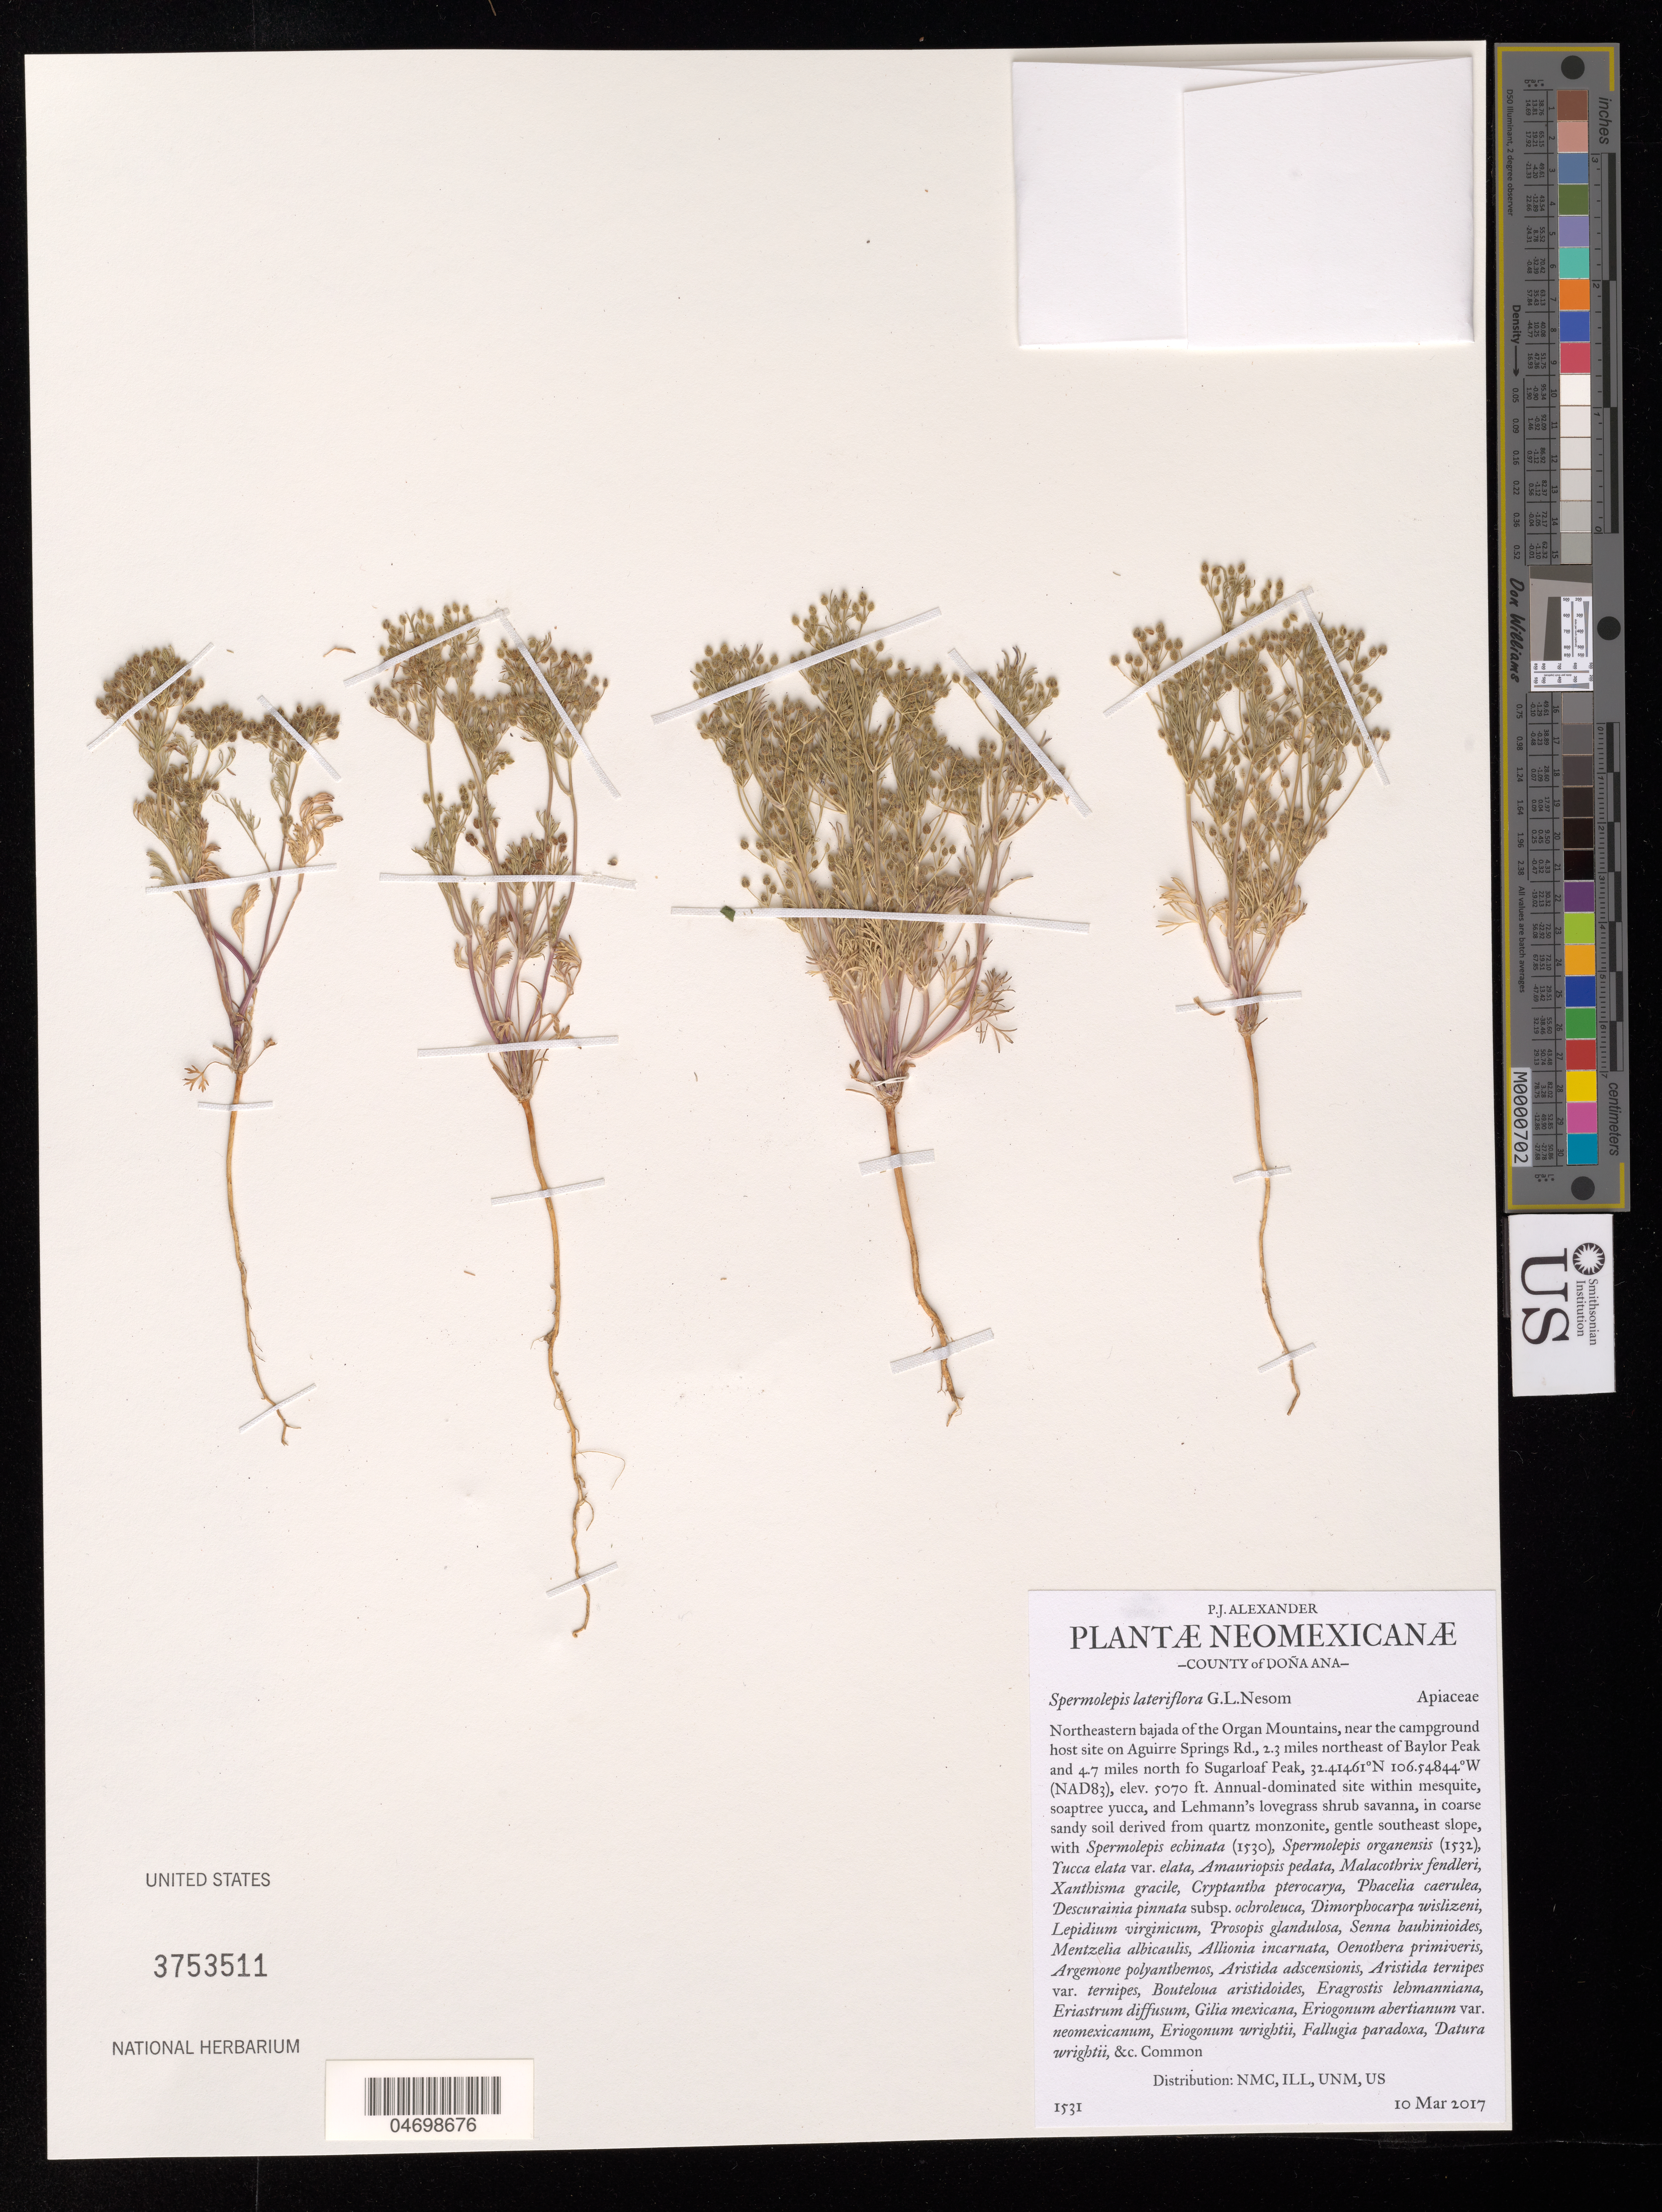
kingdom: Plantae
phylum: Tracheophyta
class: Magnoliopsida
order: Apiales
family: Apiaceae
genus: Spermolepis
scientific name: Spermolepis lateriflora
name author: G.L. Nesom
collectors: P. Alexander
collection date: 2017-03-10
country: United States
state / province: New Mexico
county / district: Dona Ana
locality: Organ Mtns, site on Aguirre Springs Rd., 2.3 mi. NE of Baylor Peak and 4.7 mi. N of Sugarloaf Peak.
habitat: Mesquite, soaptree yucca, Lehmann's lovegrass shrub savanna. Coarse sandy soil. With Prosopis glandulosa, Gilia mexicana, Datura wrightii, etc.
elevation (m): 1545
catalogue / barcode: US 3753511